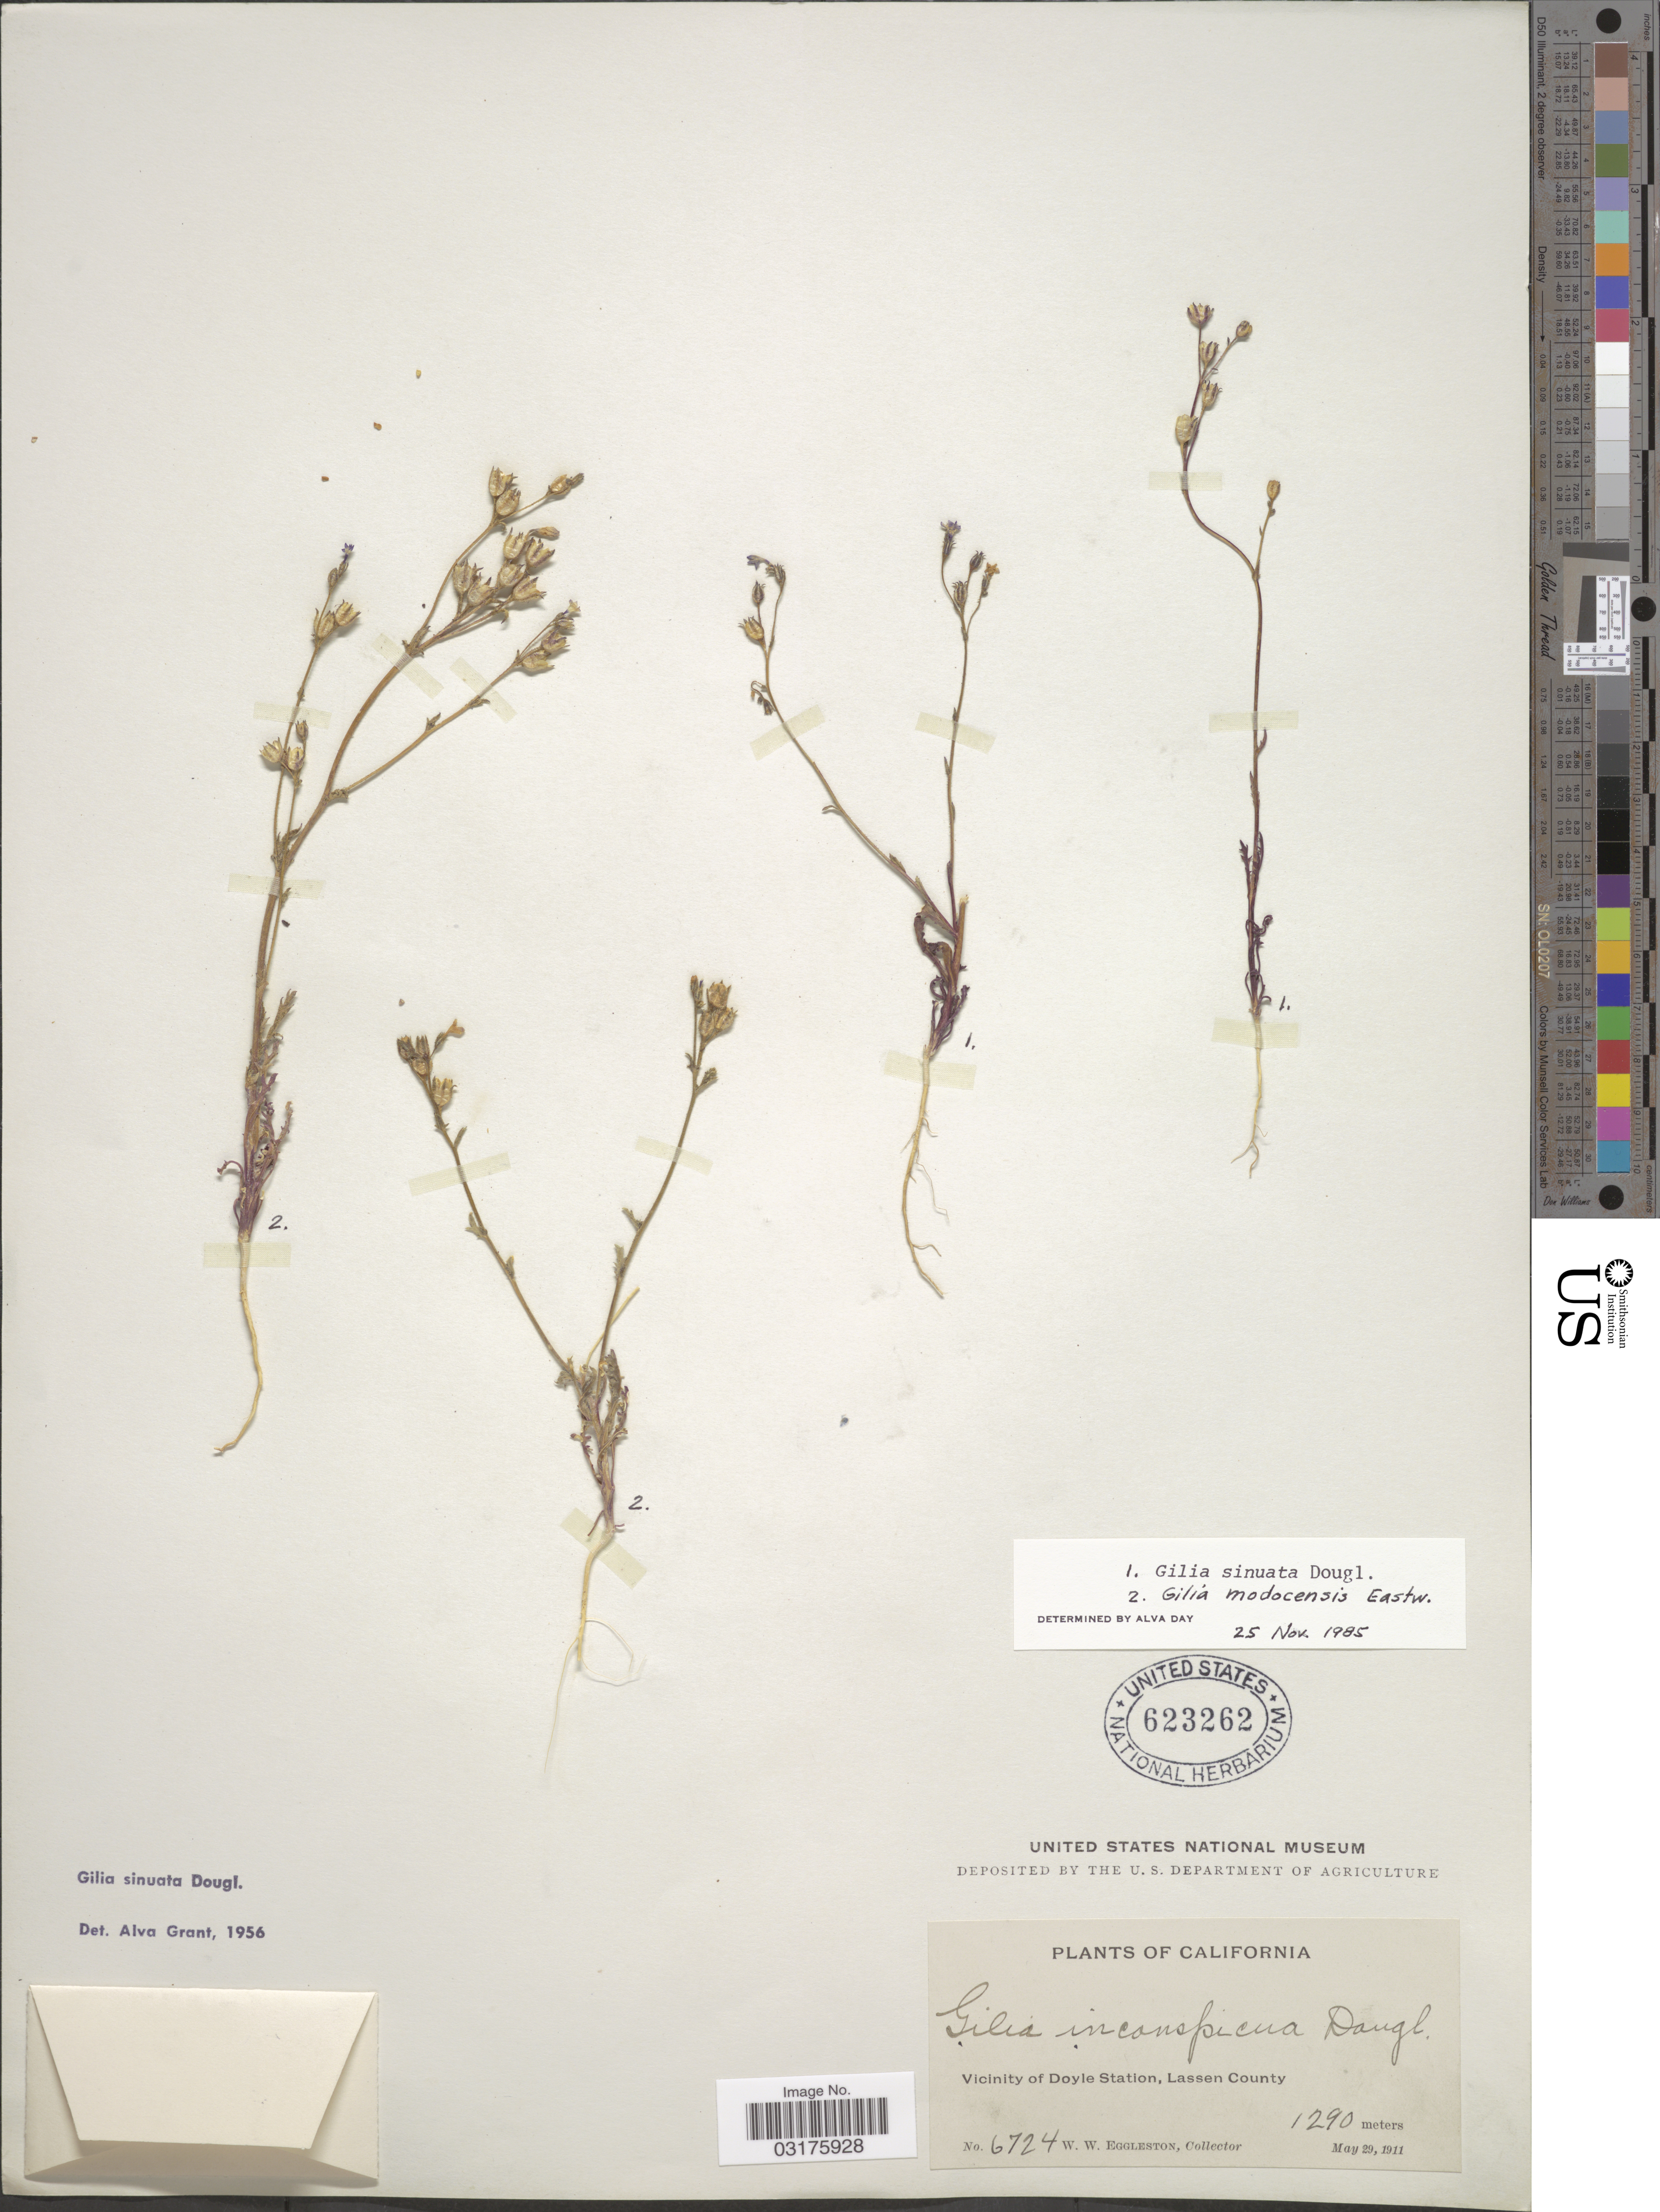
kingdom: Plantae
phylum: Tracheophyta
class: Magnoliopsida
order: Ericales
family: Polemoniaceae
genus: Gilia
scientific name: Gilia modocensis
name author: Eastw.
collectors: W. W. Eggleston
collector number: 6724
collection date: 1911-05-29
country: United States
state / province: California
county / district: Lassen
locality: Vicinity of Doyle Station, Lassen County.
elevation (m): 1290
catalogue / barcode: US 623262